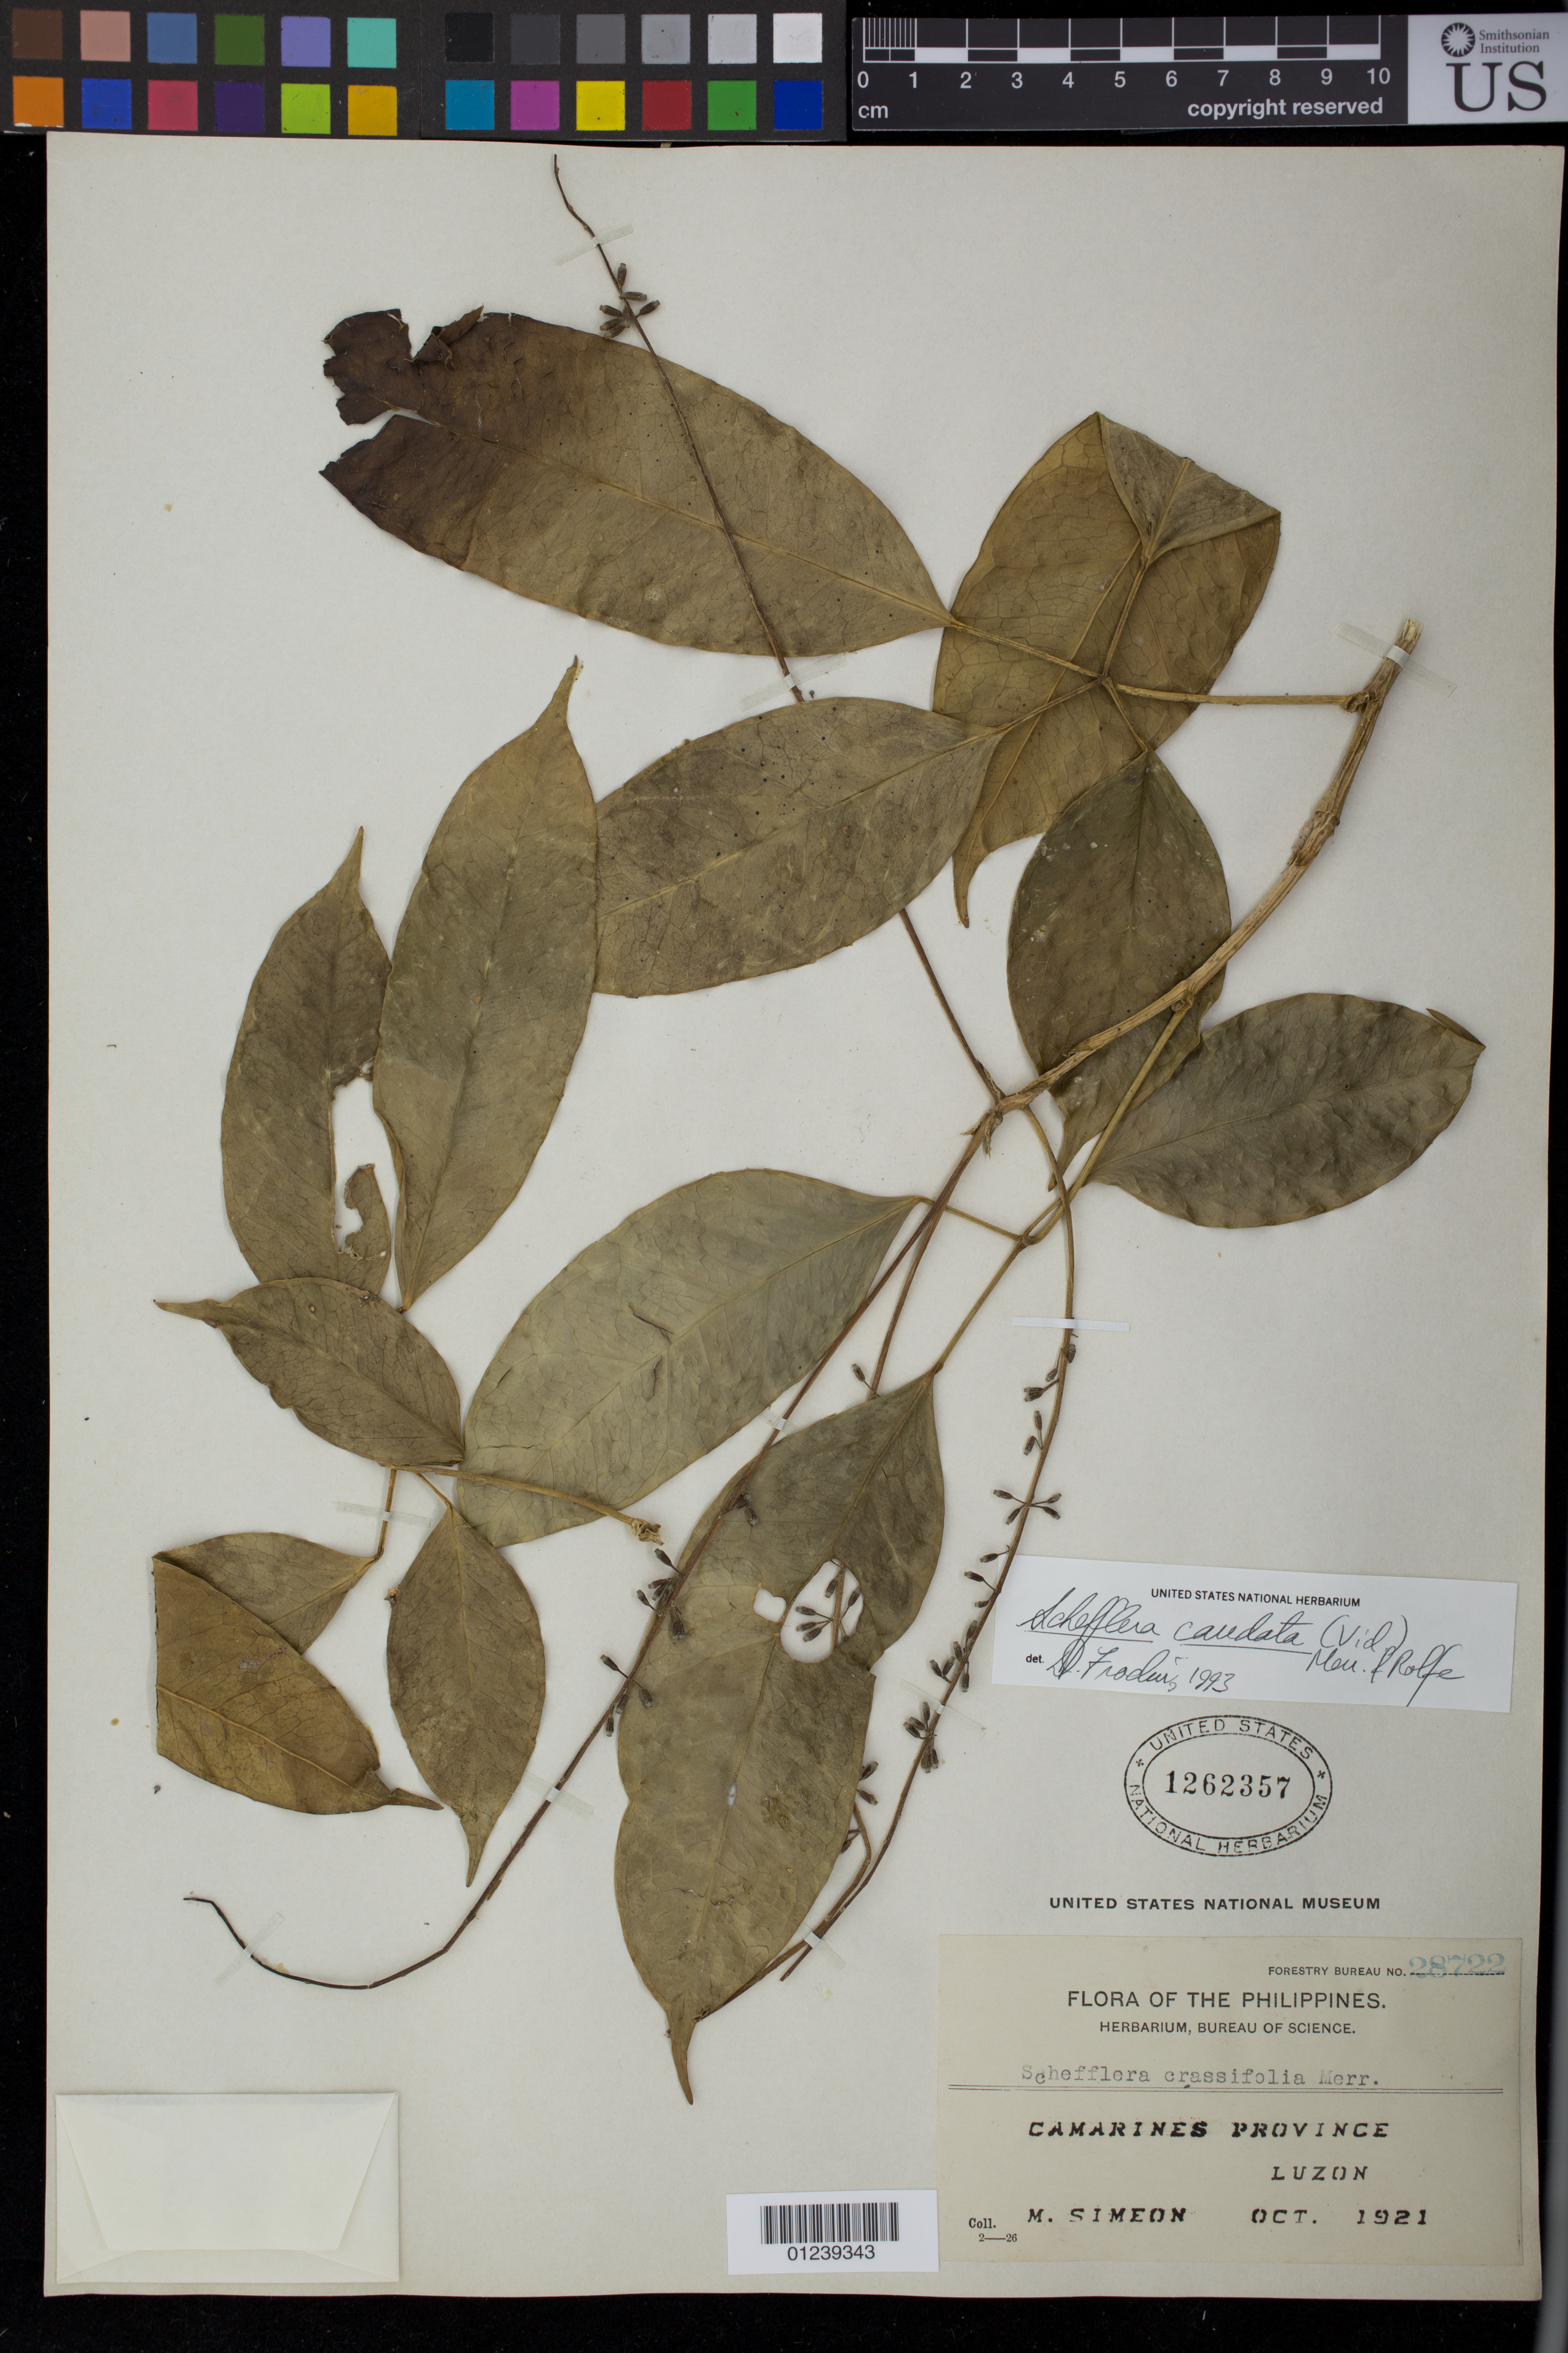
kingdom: Plantae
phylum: Tracheophyta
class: Magnoliopsida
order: Apiales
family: Araliaceae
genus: Schefflera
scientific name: Schefflera caudata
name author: Merr. & Rolfe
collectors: M. Simeon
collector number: For. Bur. 28722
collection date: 1921-10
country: Philippines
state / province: Bicol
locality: Camarines Province, Luzon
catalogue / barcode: US 1262357